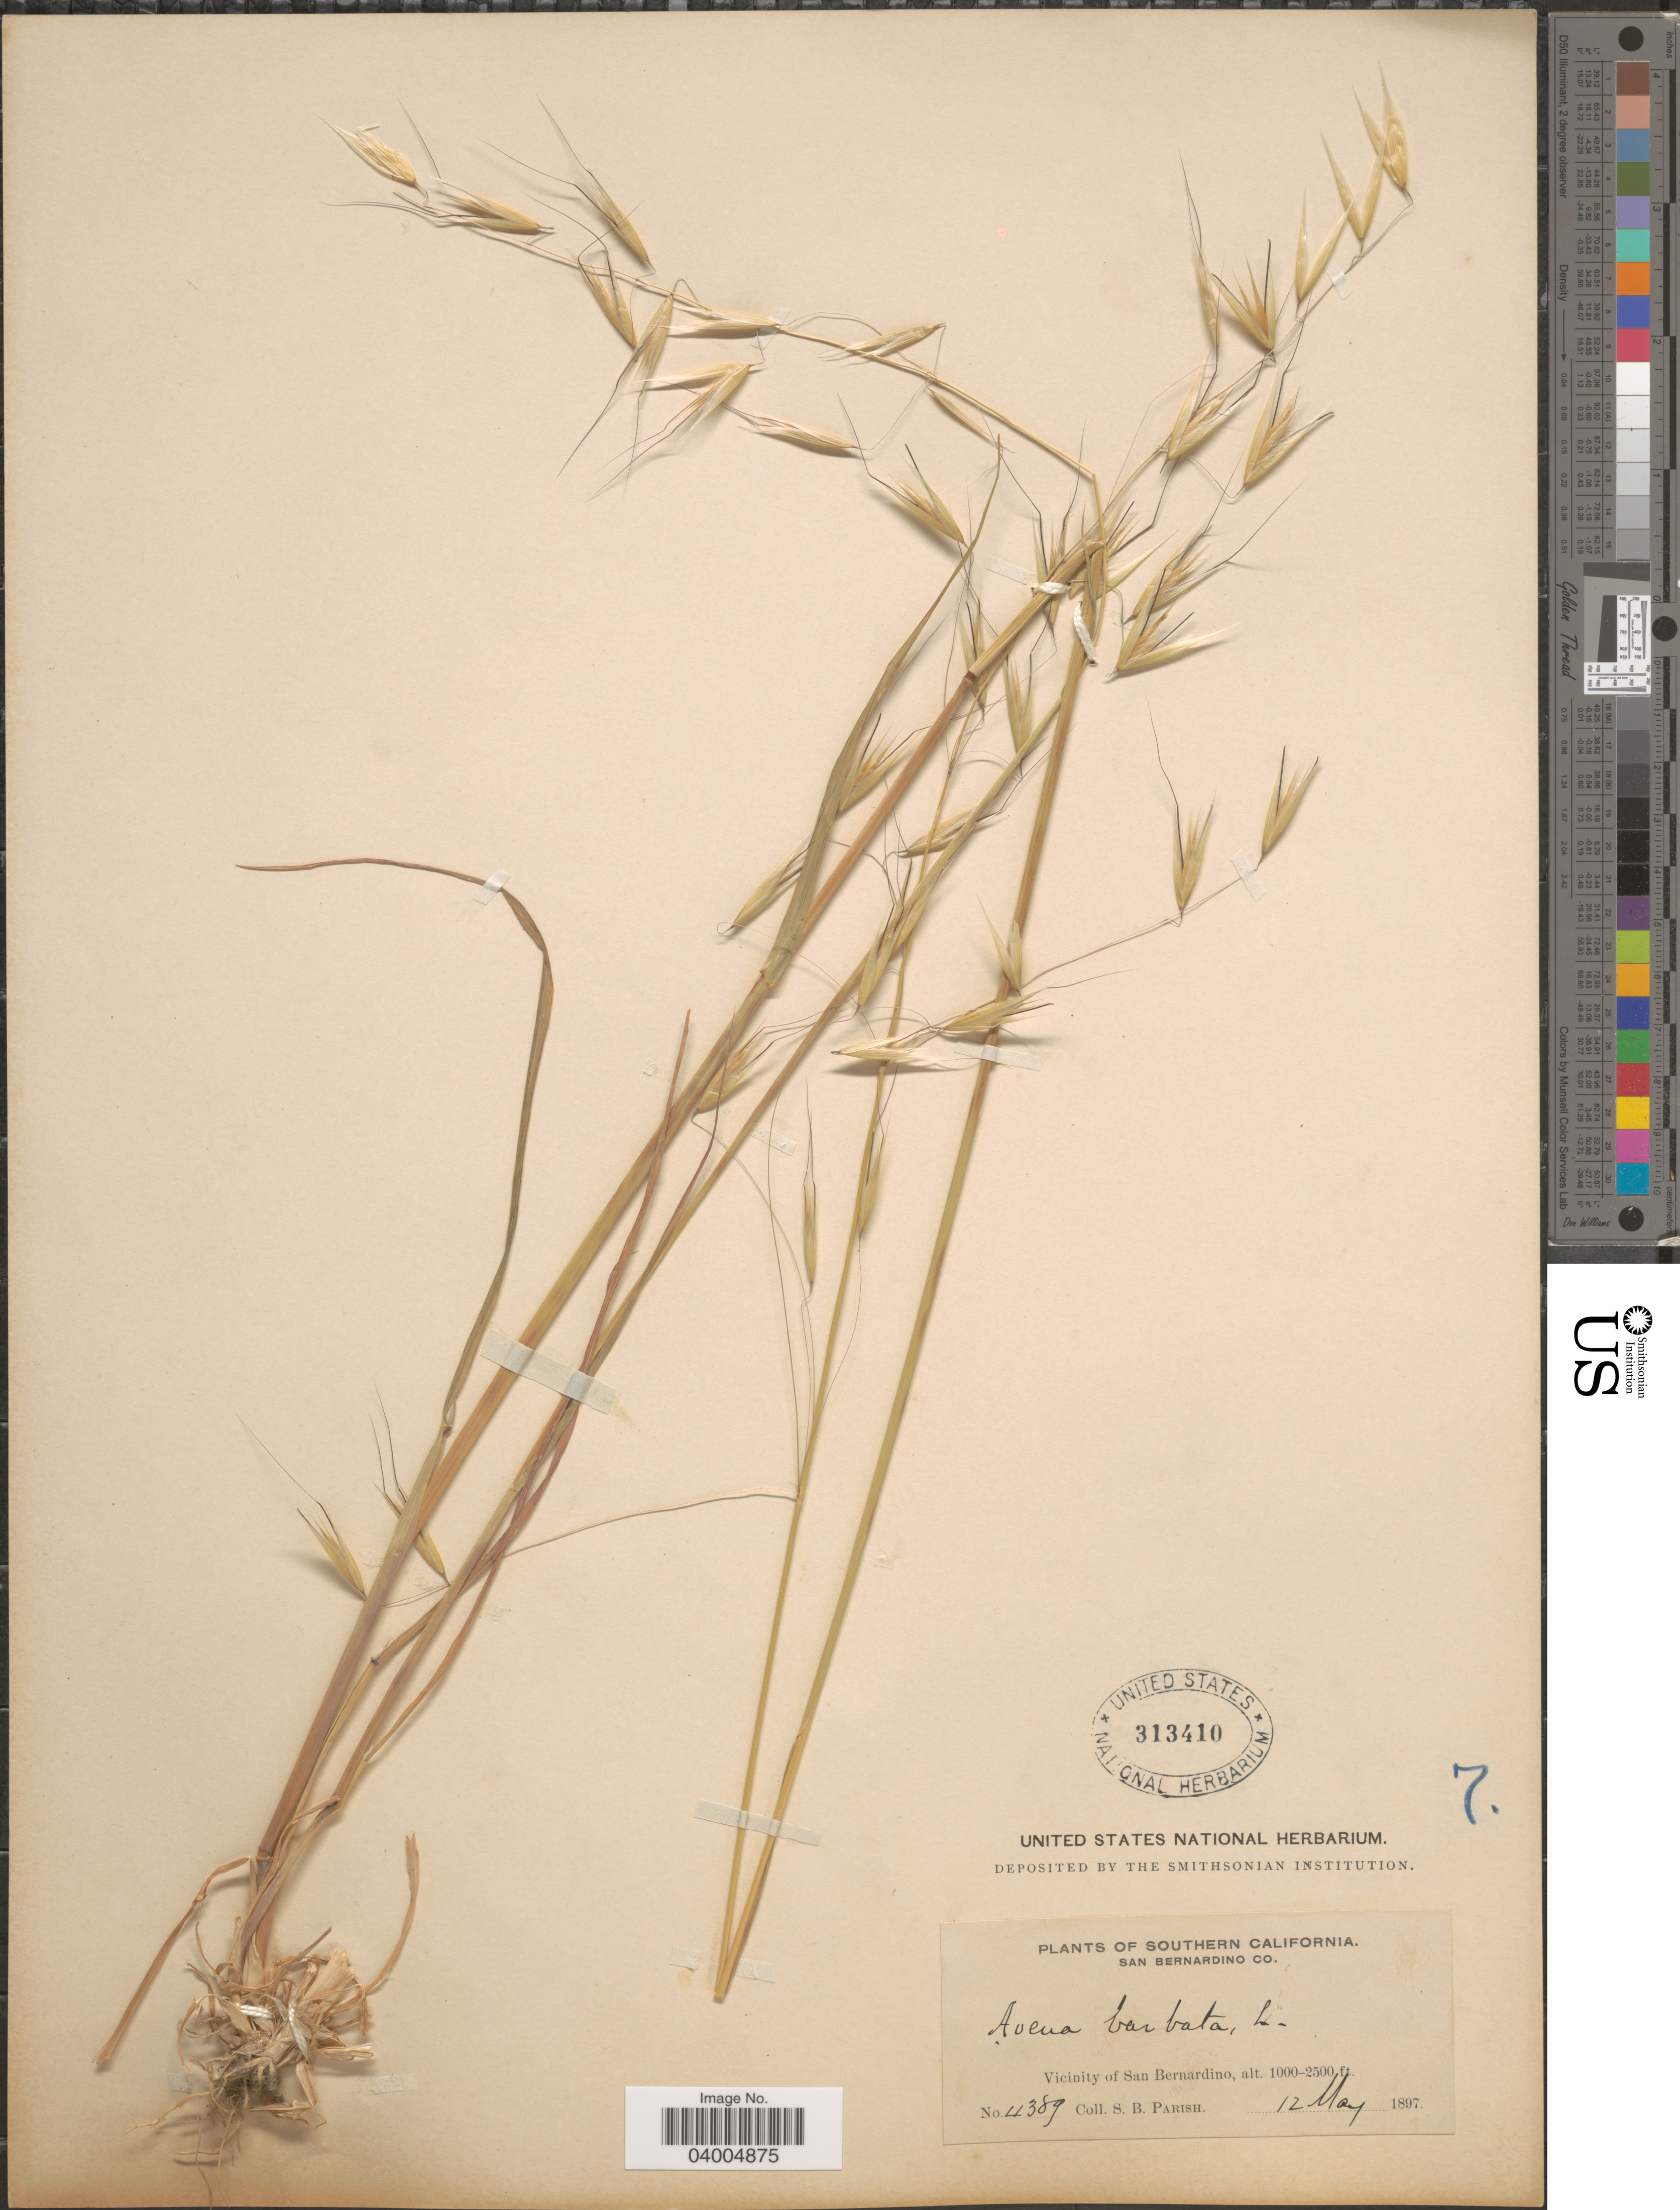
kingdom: Plantae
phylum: Tracheophyta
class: Liliopsida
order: Poales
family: Poaceae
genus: Avena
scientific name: Avena barbata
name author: Pott ex Link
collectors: S. B. Parish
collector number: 4389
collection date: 1897-05-12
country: United States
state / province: California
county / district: San Bernardino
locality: Southern California. San Bernardino Co. Vicinity of San Bernardino.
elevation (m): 305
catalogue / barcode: US 313410